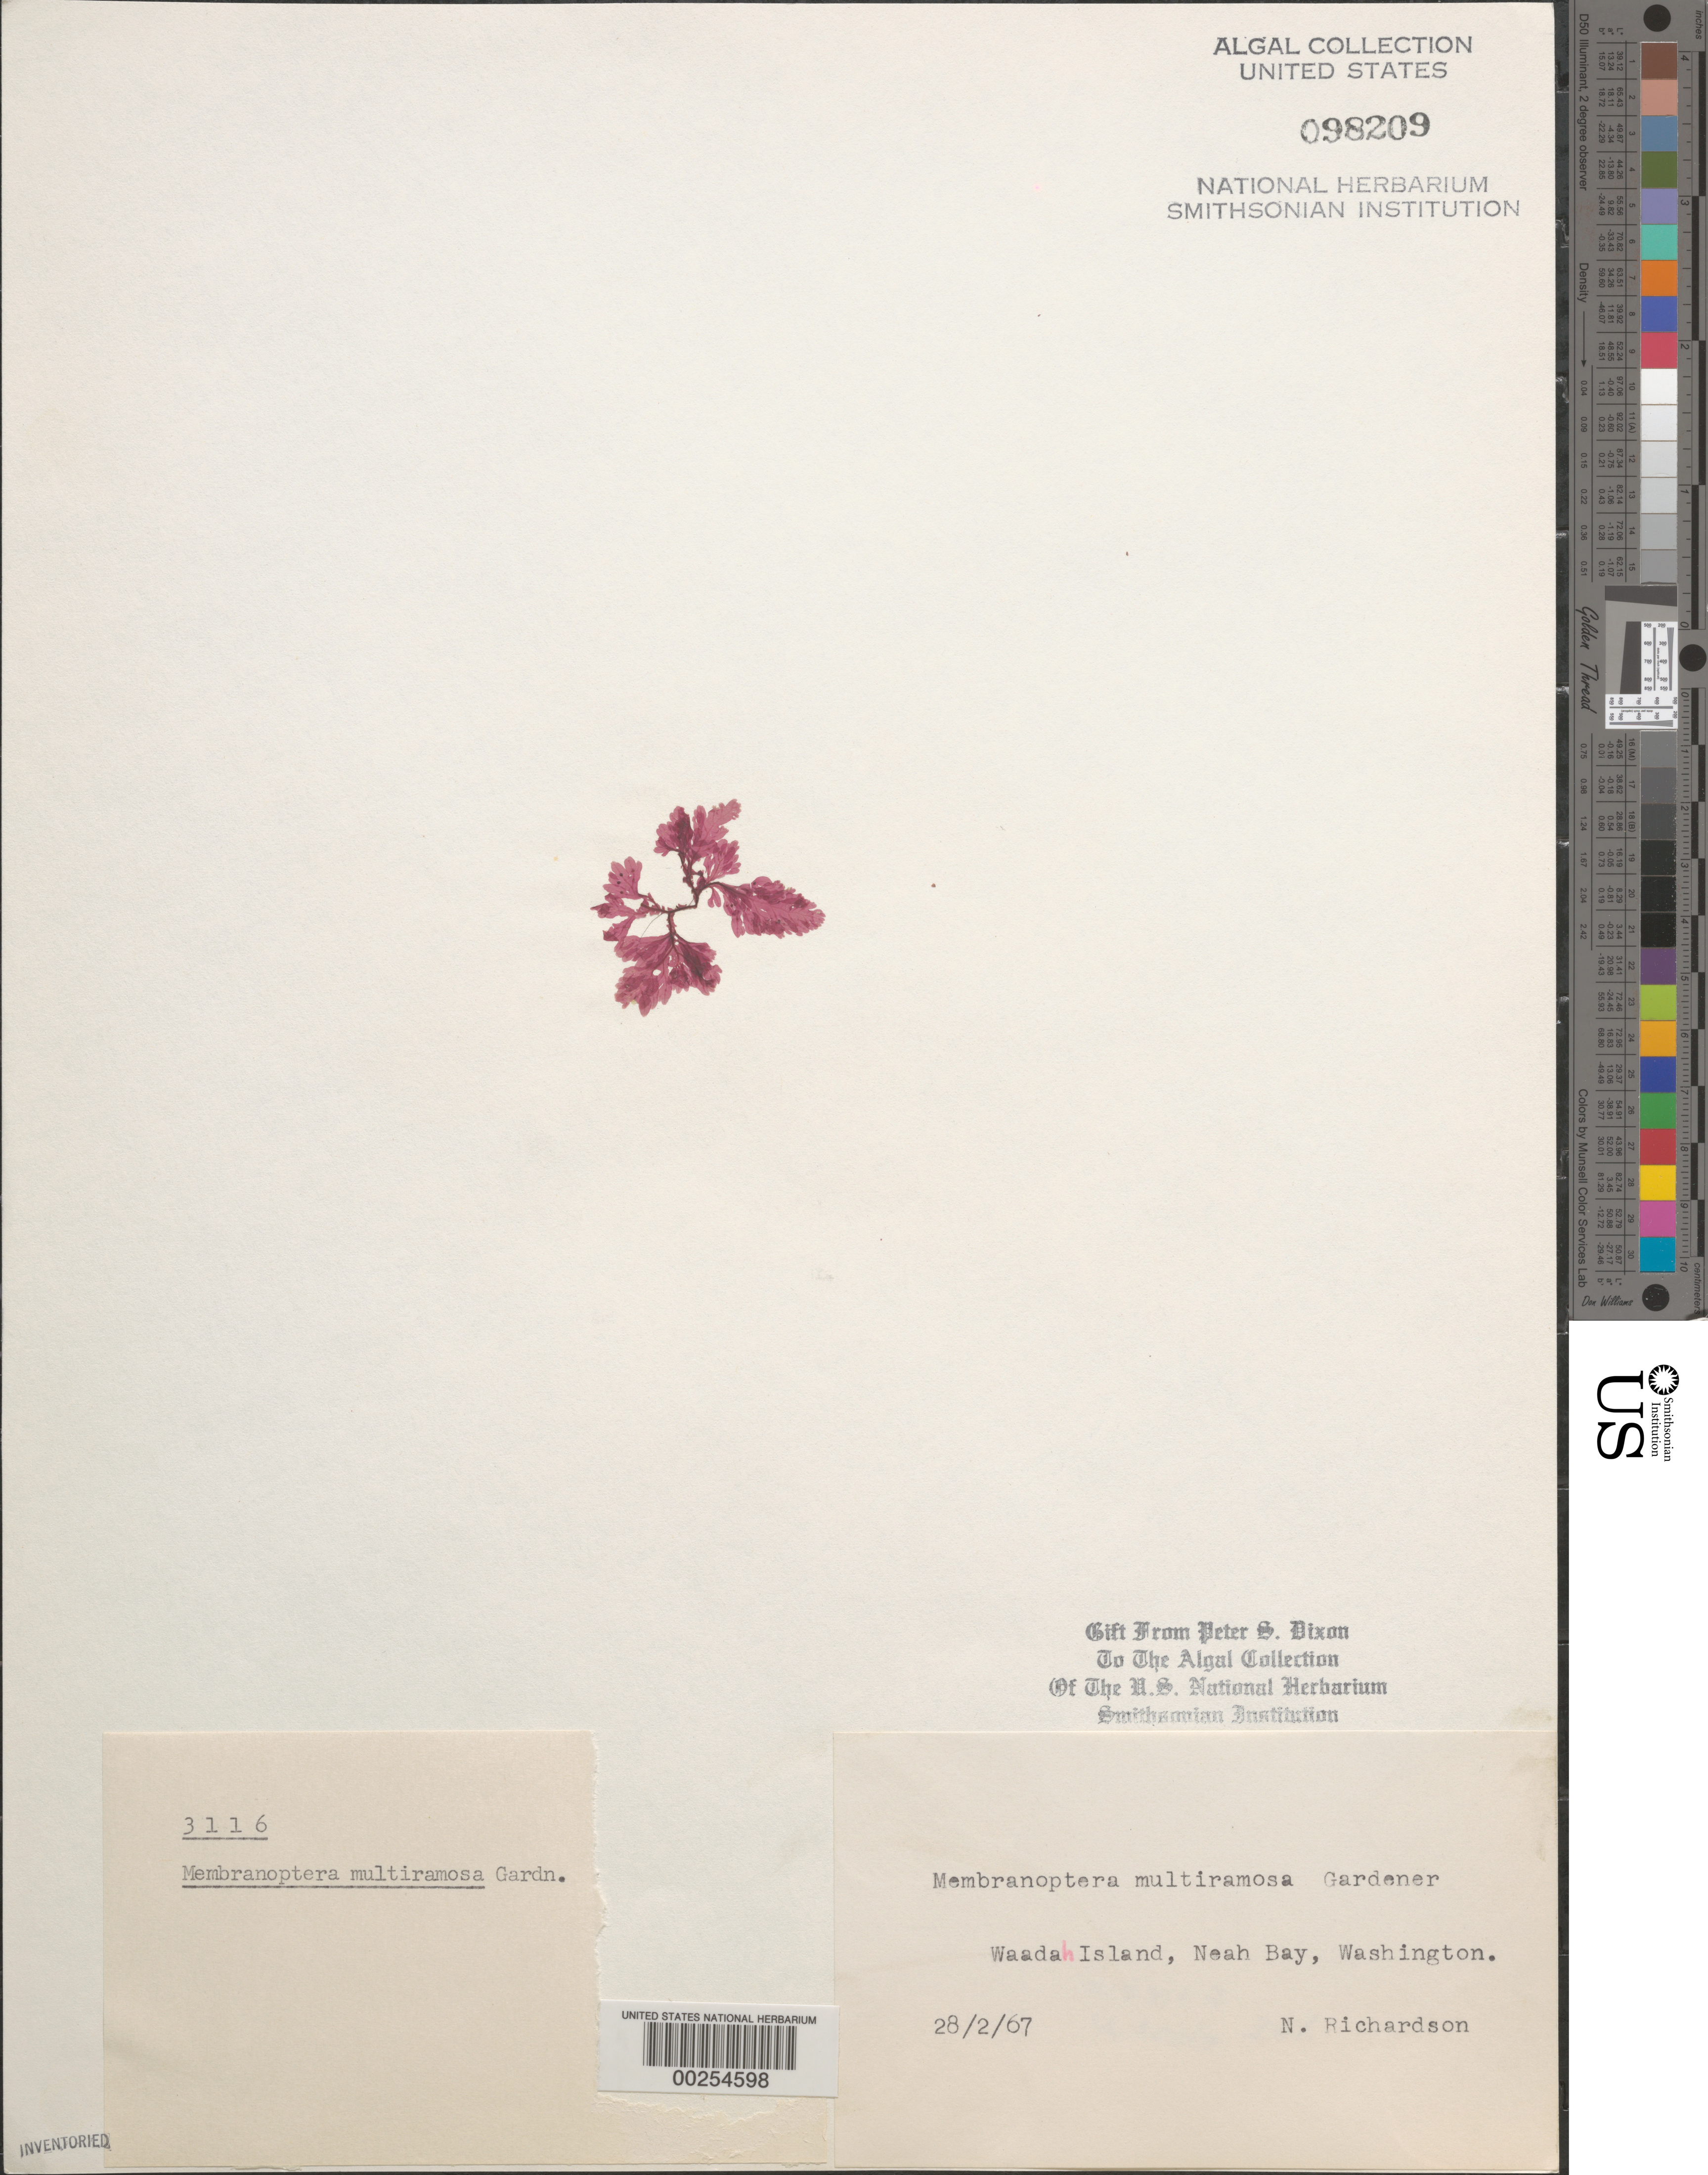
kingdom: Plantae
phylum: Rhodophyta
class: Florideophyceae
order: Ceramiales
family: Delesseriaceae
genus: Membranoptera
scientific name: Membranoptera platyphylla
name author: (Setch. & N.L. Gardner) Kylin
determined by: Algae name updating Project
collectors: N. Richardson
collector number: PSD 3116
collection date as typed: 28 Feb 1967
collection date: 1967-02-28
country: United States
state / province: Washington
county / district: Clallam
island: Waadah Island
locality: Neah Bay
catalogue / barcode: US 98209